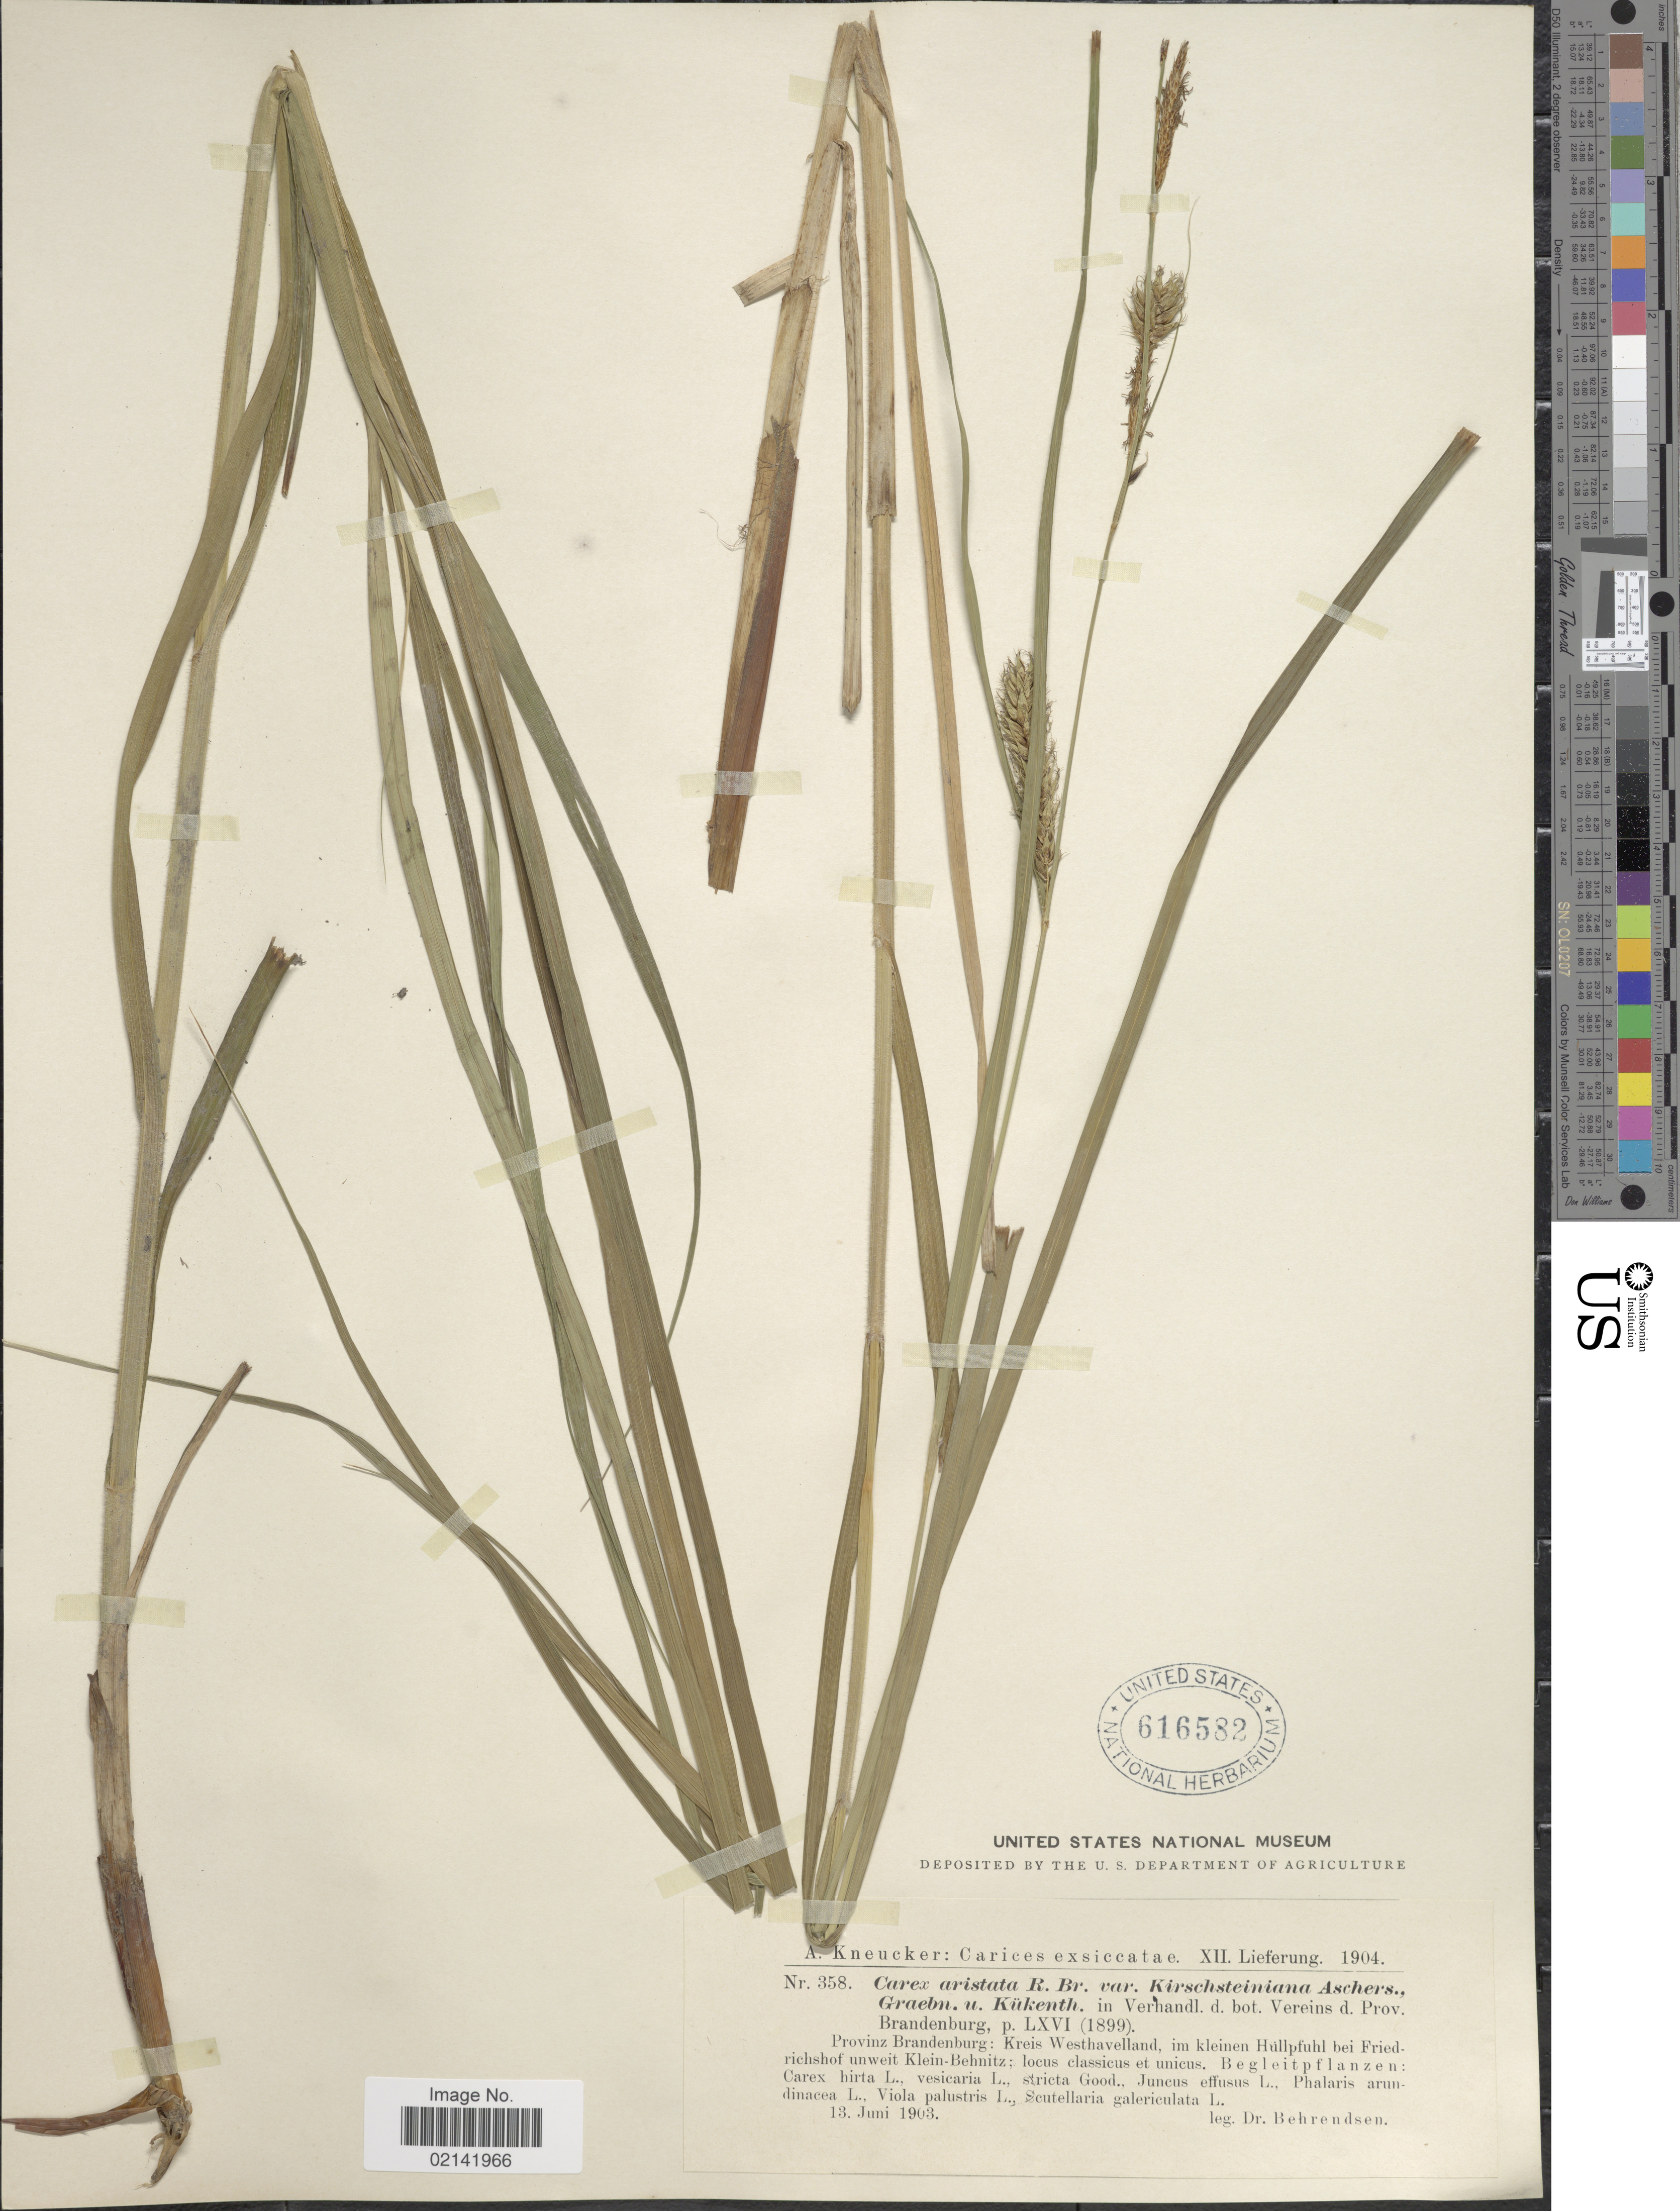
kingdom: Plantae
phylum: Tracheophyta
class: Liliopsida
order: Poales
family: Cyperaceae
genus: Carex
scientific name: Carex atherodes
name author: Spreng.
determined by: Strong, Mark T., (BOT), Smithsonian Institution - National Museum of Natural History (UNITED STATES)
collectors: Behrendsen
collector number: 358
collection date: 1903-06-13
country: Germany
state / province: Brandenburg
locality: Kreis Westhavelland, im kleinen Hullpfuhl bei Friedrichshof unweit Klein-Behnitz; locus classicus et unicus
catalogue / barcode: US 616582